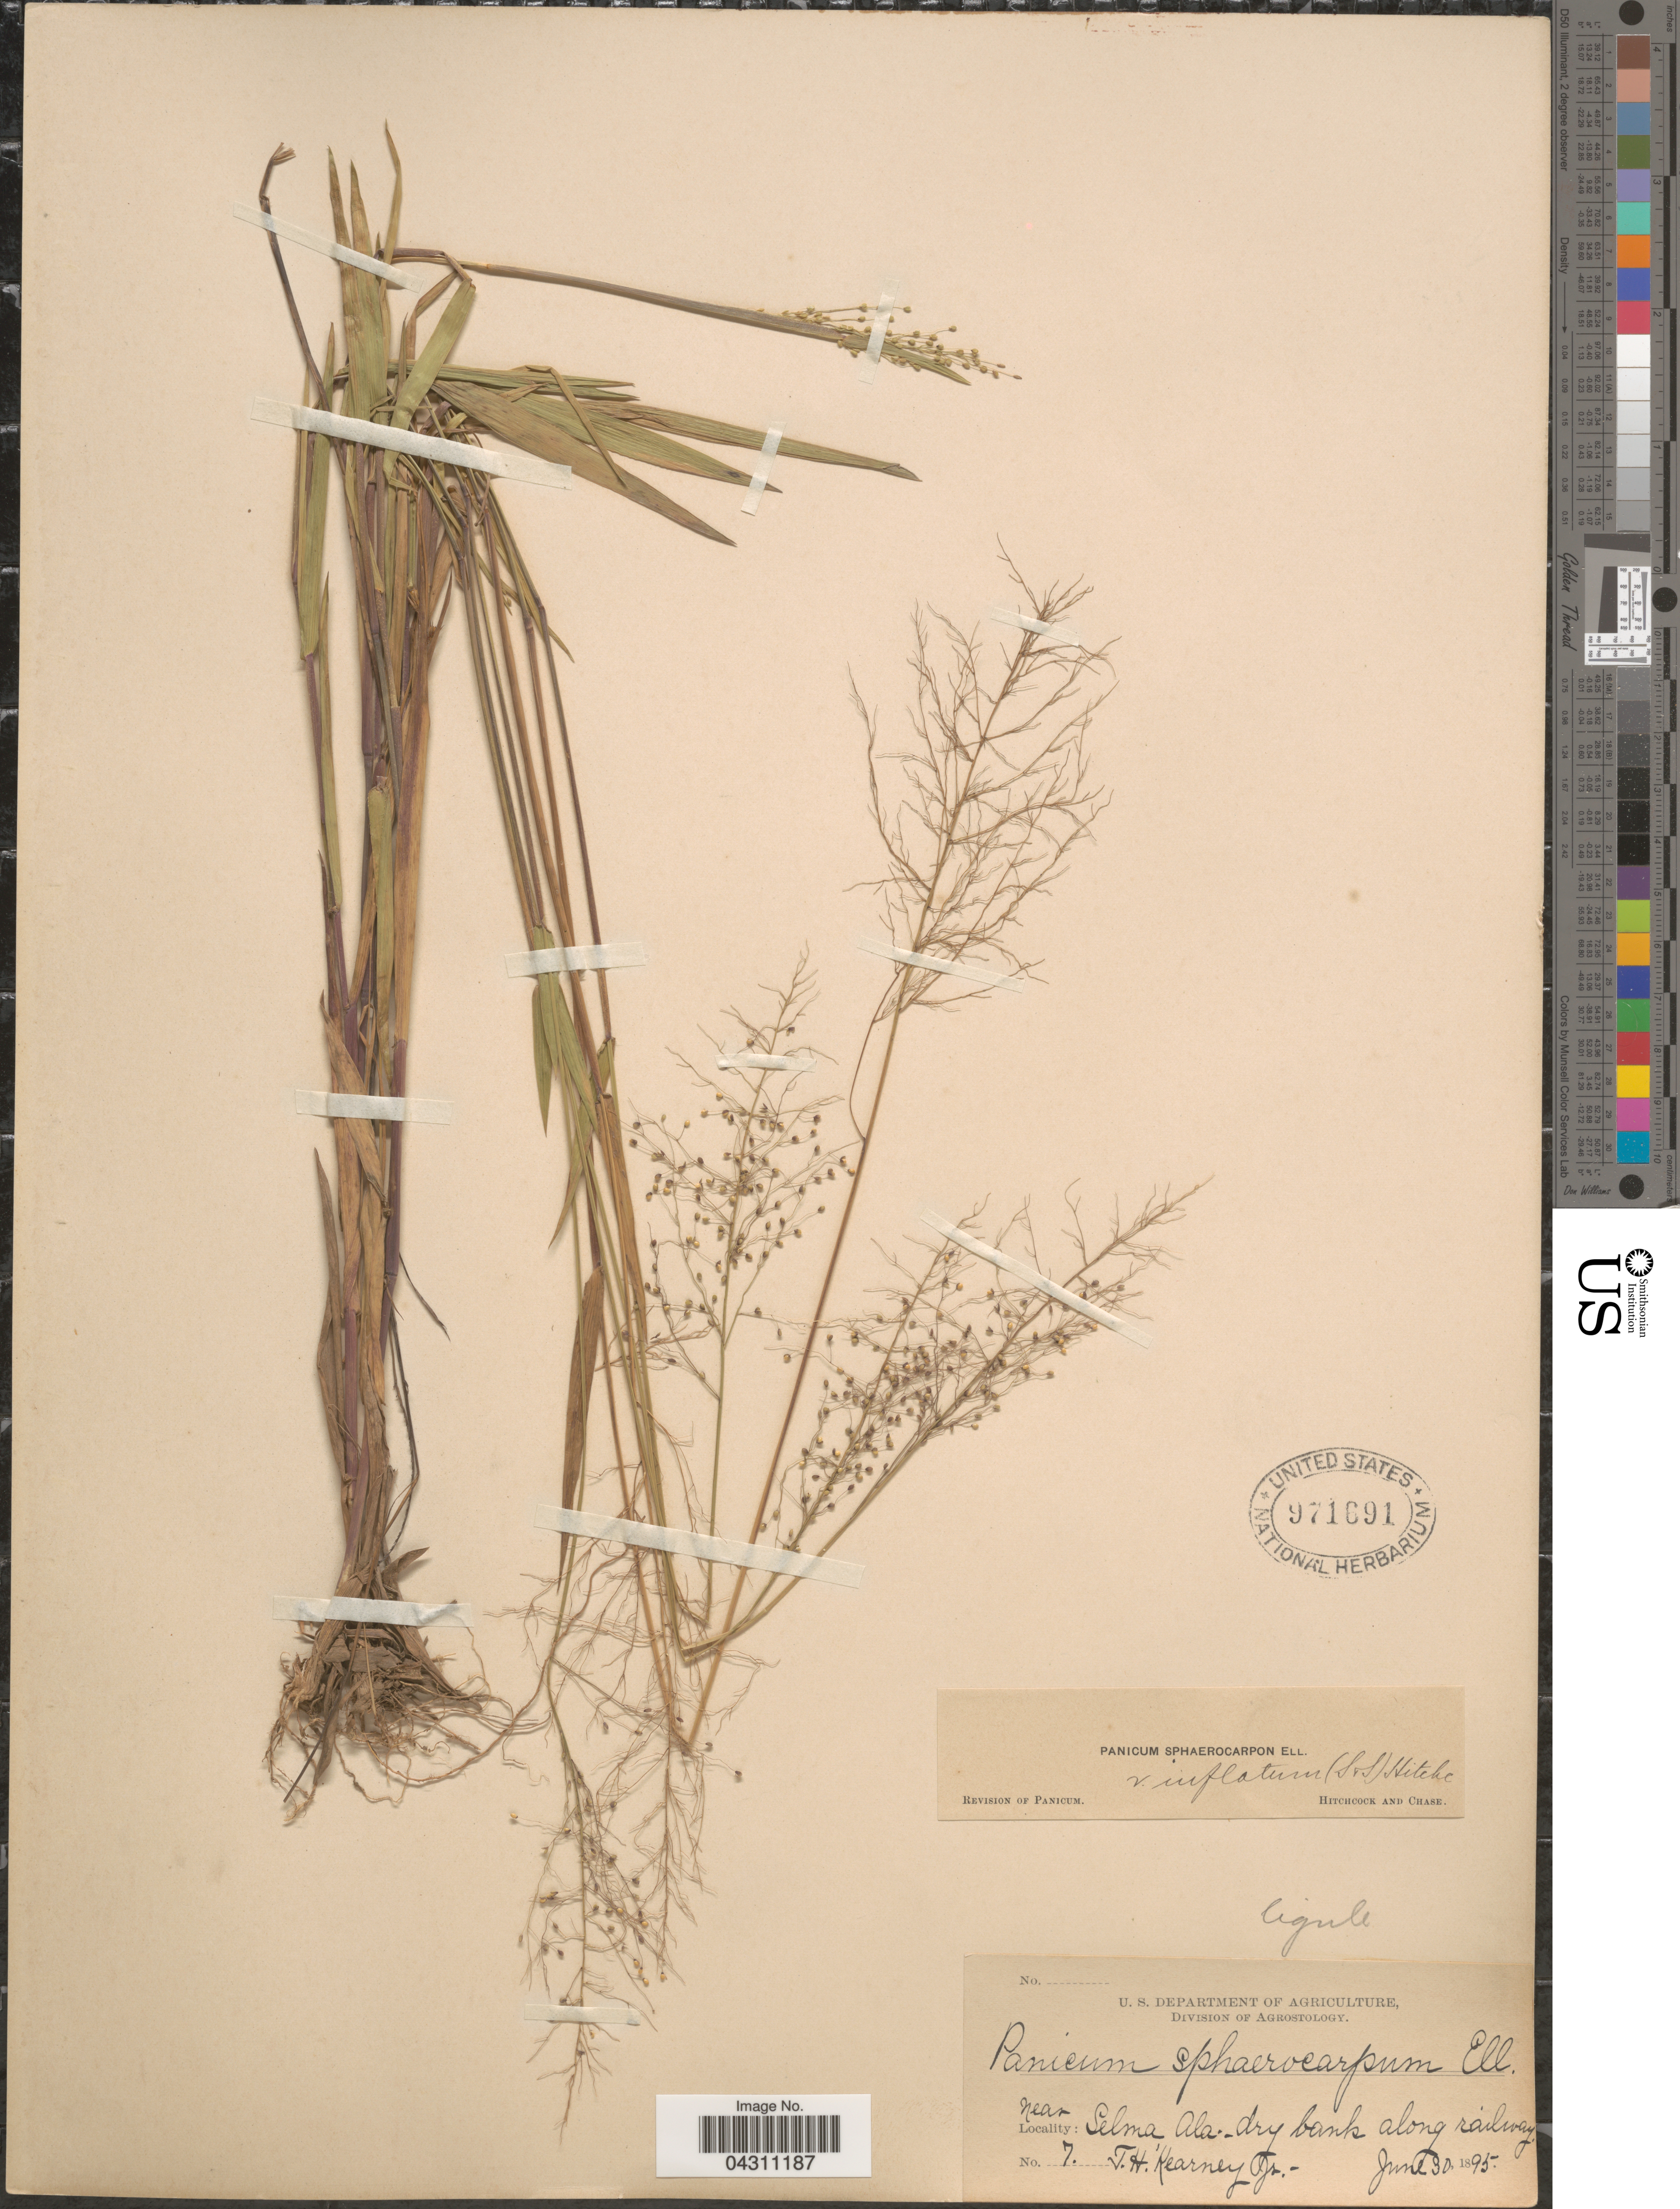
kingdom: Plantae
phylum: Tracheophyta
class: Liliopsida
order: Poales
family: Poaceae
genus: Dichanthelium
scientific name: Dichanthelium sphaerocarpon var. sphaerocarpon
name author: (Elliott) Gould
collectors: T. H. Kearney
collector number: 7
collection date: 1895-06-30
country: United States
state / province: Alabama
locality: Near Selma, dry bank along railway.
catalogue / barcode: US 971691